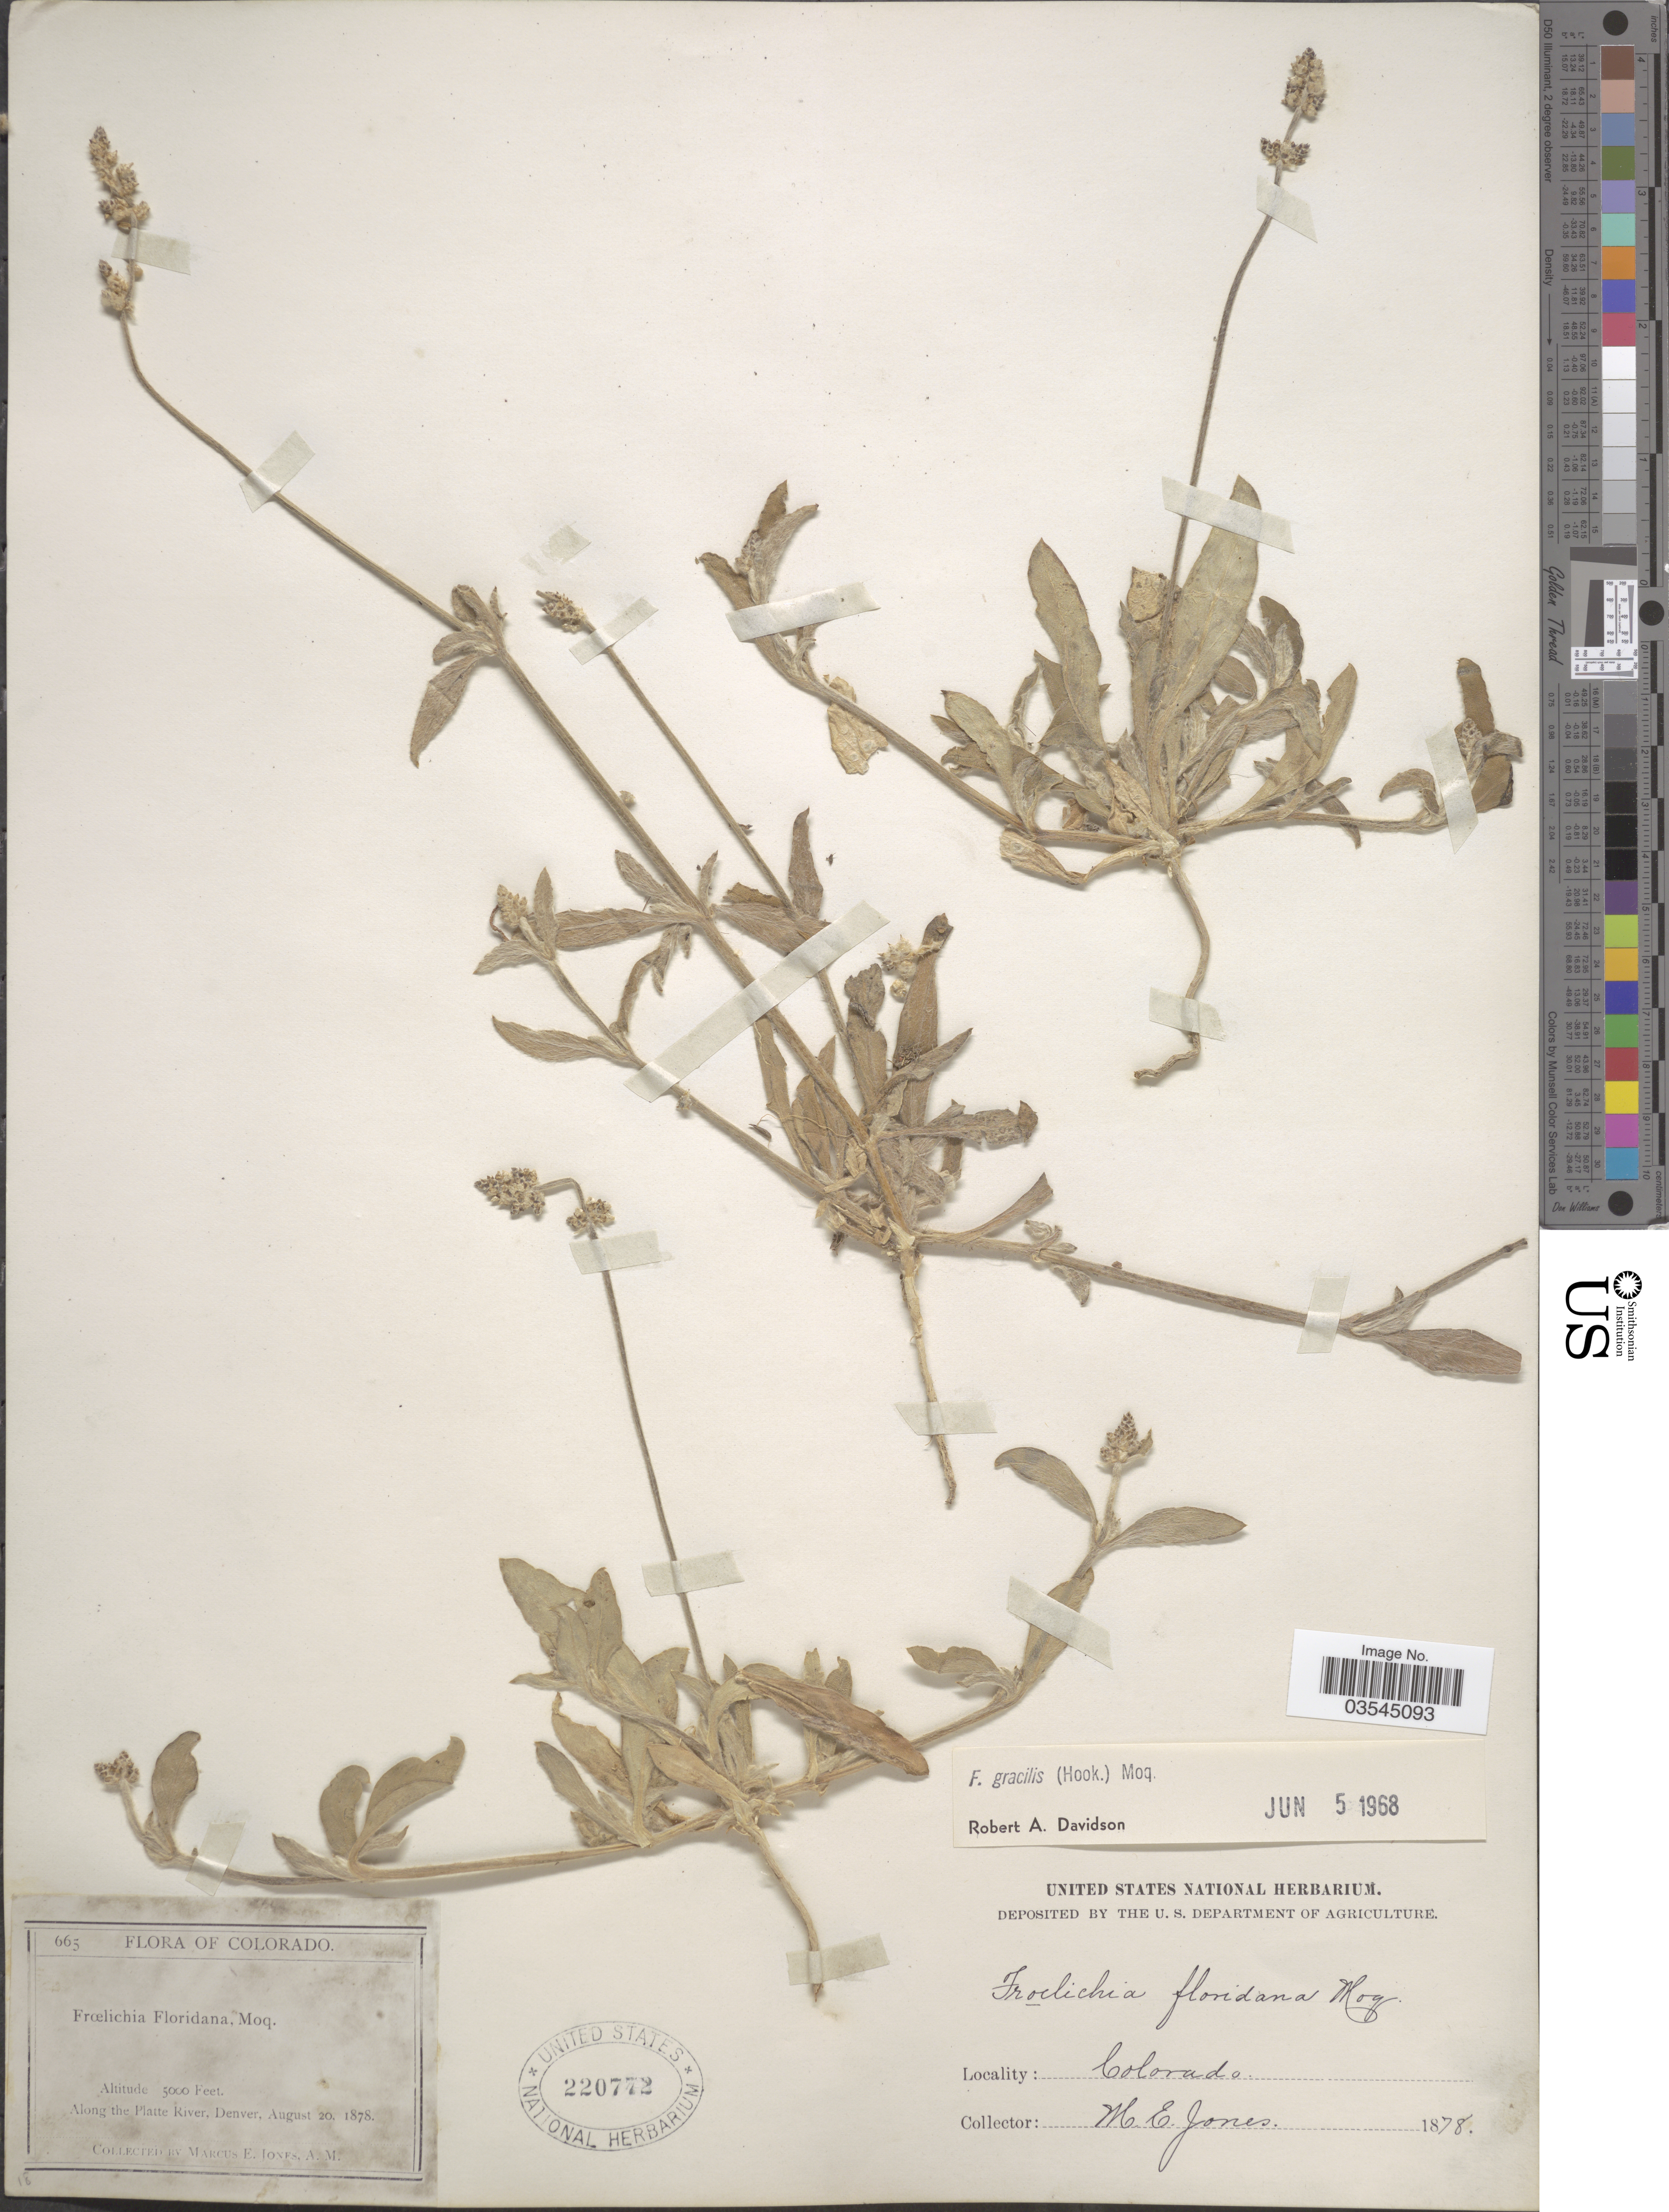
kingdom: Plantae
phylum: Tracheophyta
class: Magnoliopsida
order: Caryophyllales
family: Amaranthaceae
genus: Froelichia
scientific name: Froelichia gracilis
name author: (Hook.) Moq.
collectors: M. E. Jones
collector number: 665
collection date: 1878-08-20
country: United States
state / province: Colorado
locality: Along the Platte River, Denver.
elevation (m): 1524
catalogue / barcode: US 220772